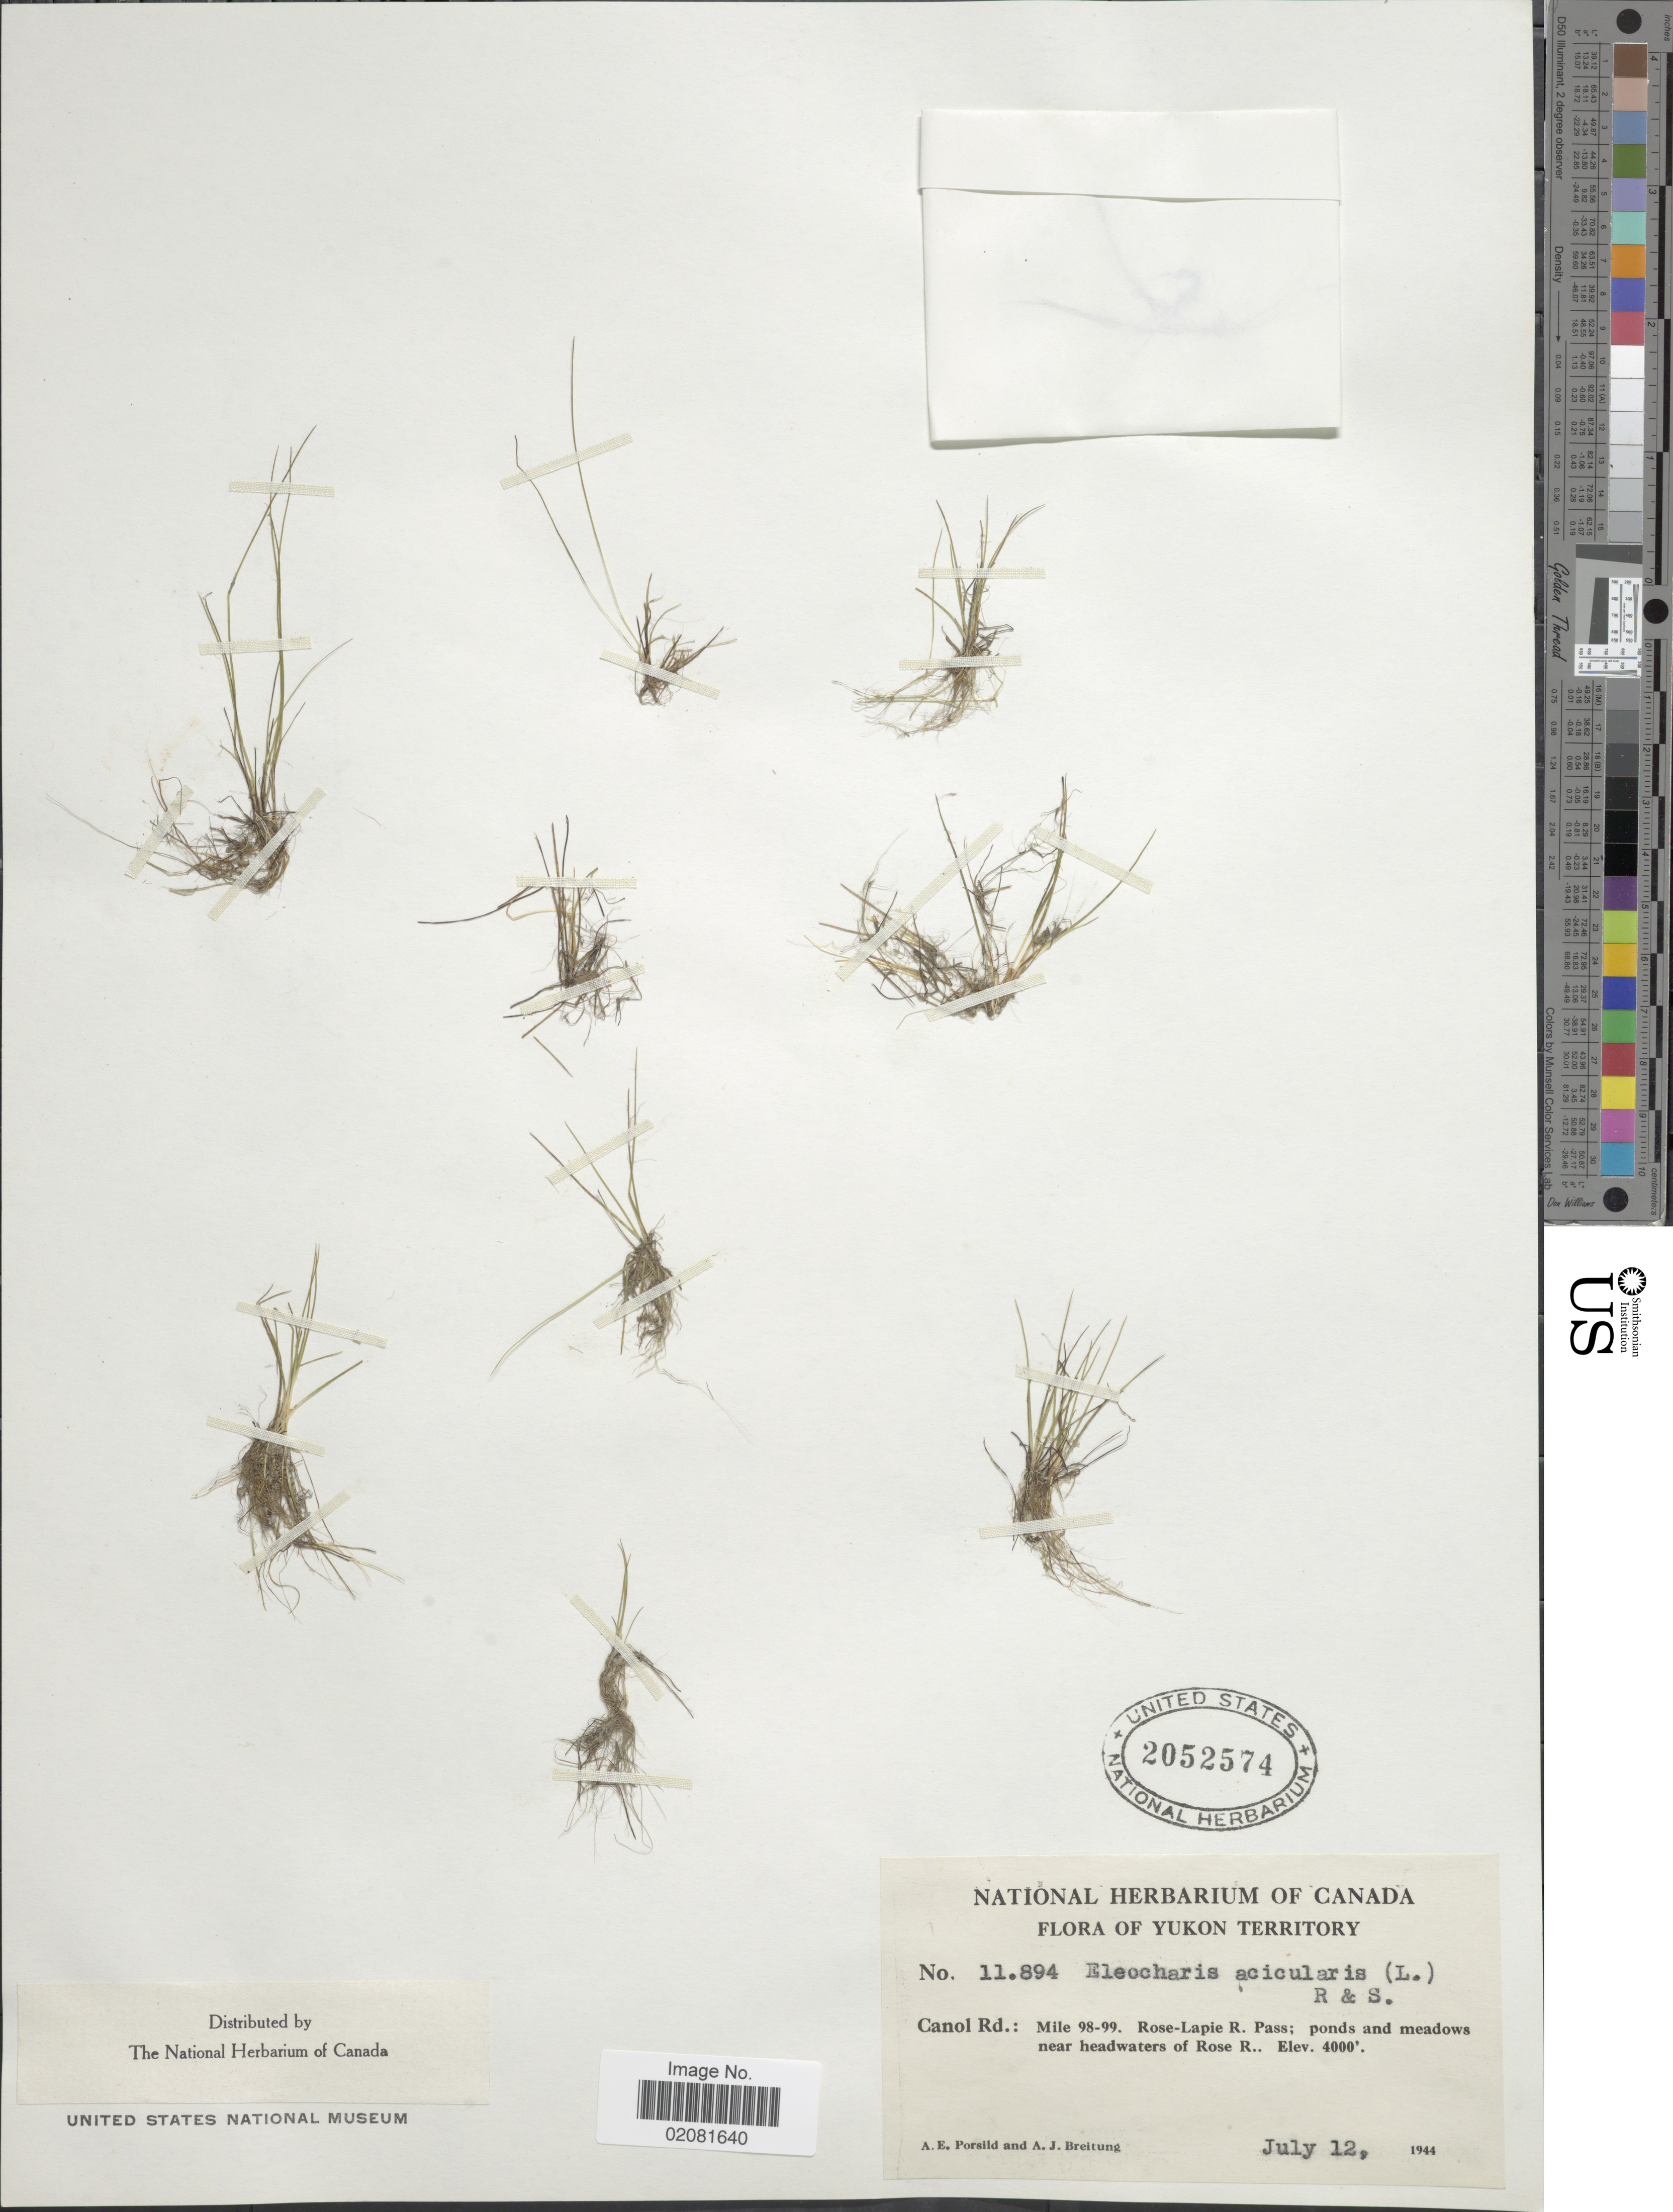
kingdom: Plantae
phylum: Tracheophyta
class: Liliopsida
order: Poales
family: Cyperaceae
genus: Eleocharis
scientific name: Eleocharis acicularis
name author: (L.) Roem. & Schult.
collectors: A. E. Porsild & A. Breitung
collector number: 11894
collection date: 1944-07-12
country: Canada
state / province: Yukon Territory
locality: Canol Rd.: Mile 98-99. Rose-Lapie R. Pass; ponds and meadows near headwaters of Rose R.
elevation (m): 1219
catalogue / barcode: US 2052574